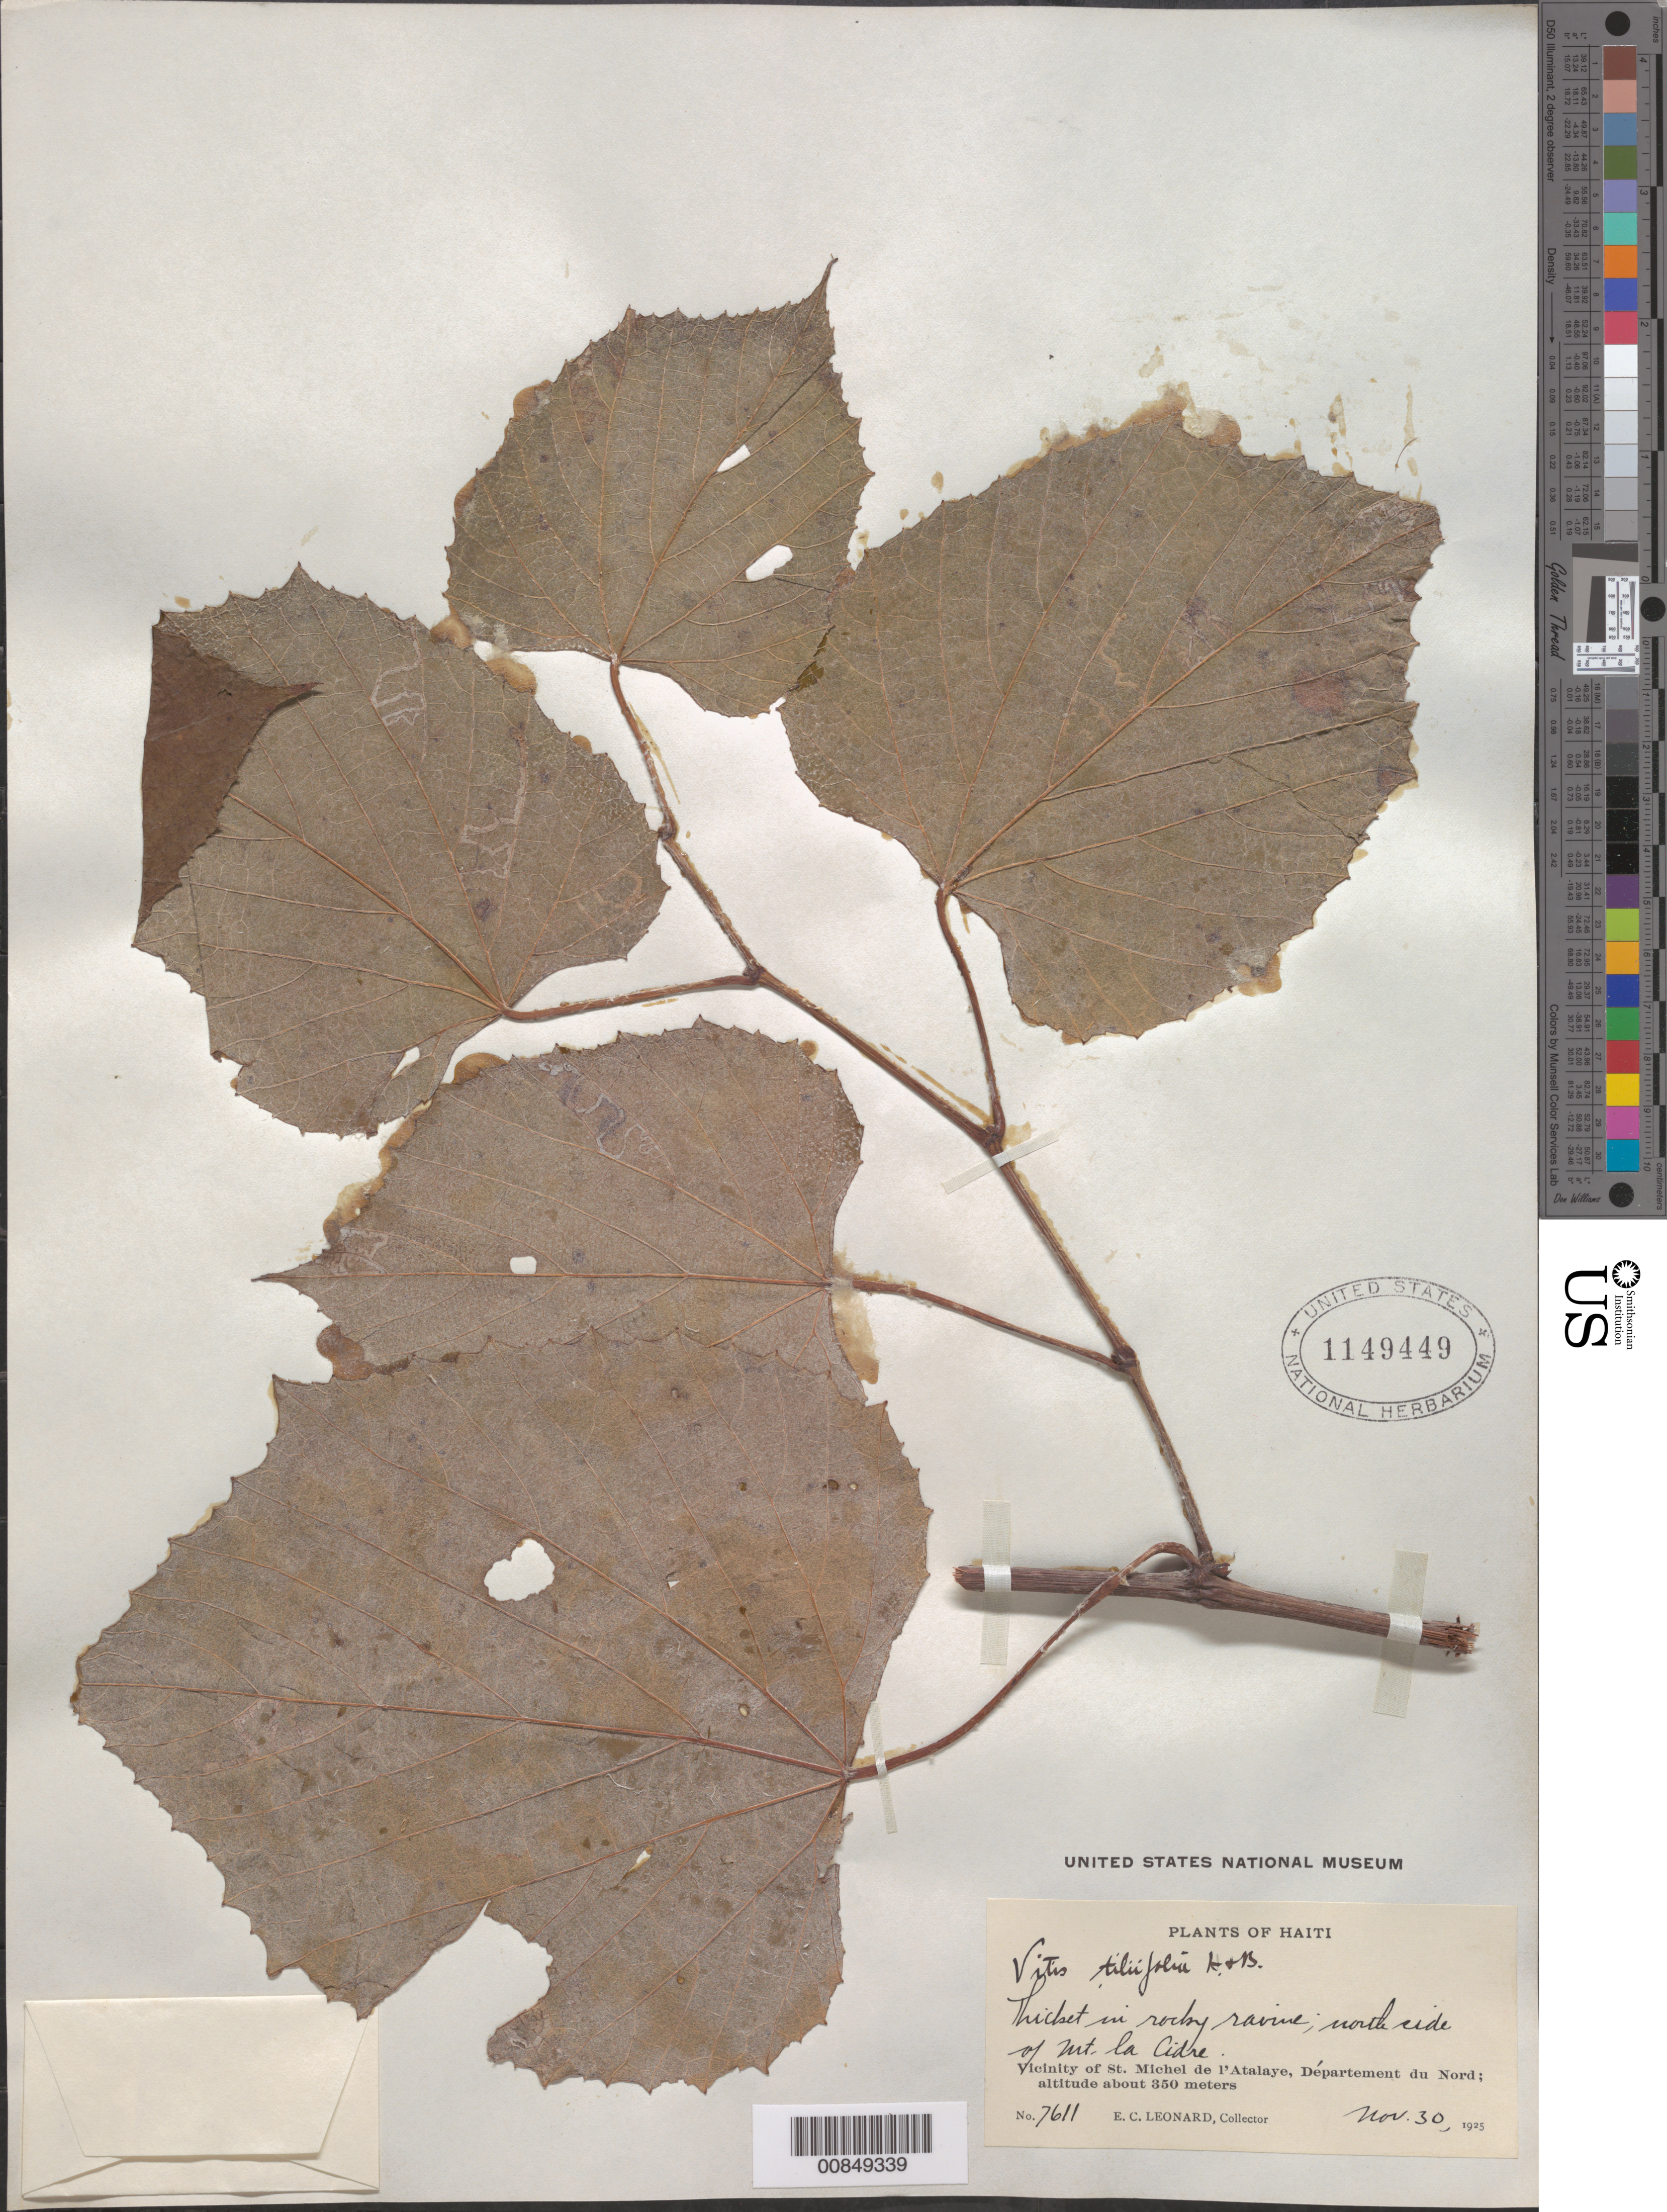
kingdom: Plantae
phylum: Tracheophyta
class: Magnoliopsida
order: Vitales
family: Vitaceae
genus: Vitis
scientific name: Vitis tiliifolia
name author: Humb. & Bonpl. ex Schult.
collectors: E. C. Leonard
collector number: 7611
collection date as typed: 30 Nov 1925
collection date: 1925-11-30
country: Haiti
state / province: Artibonite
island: Hispaniola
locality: Vicinity of St. Michel de l'Atalaye, NS of Mt. la Cidre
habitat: In rocky ravine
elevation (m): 350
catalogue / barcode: US 1149449